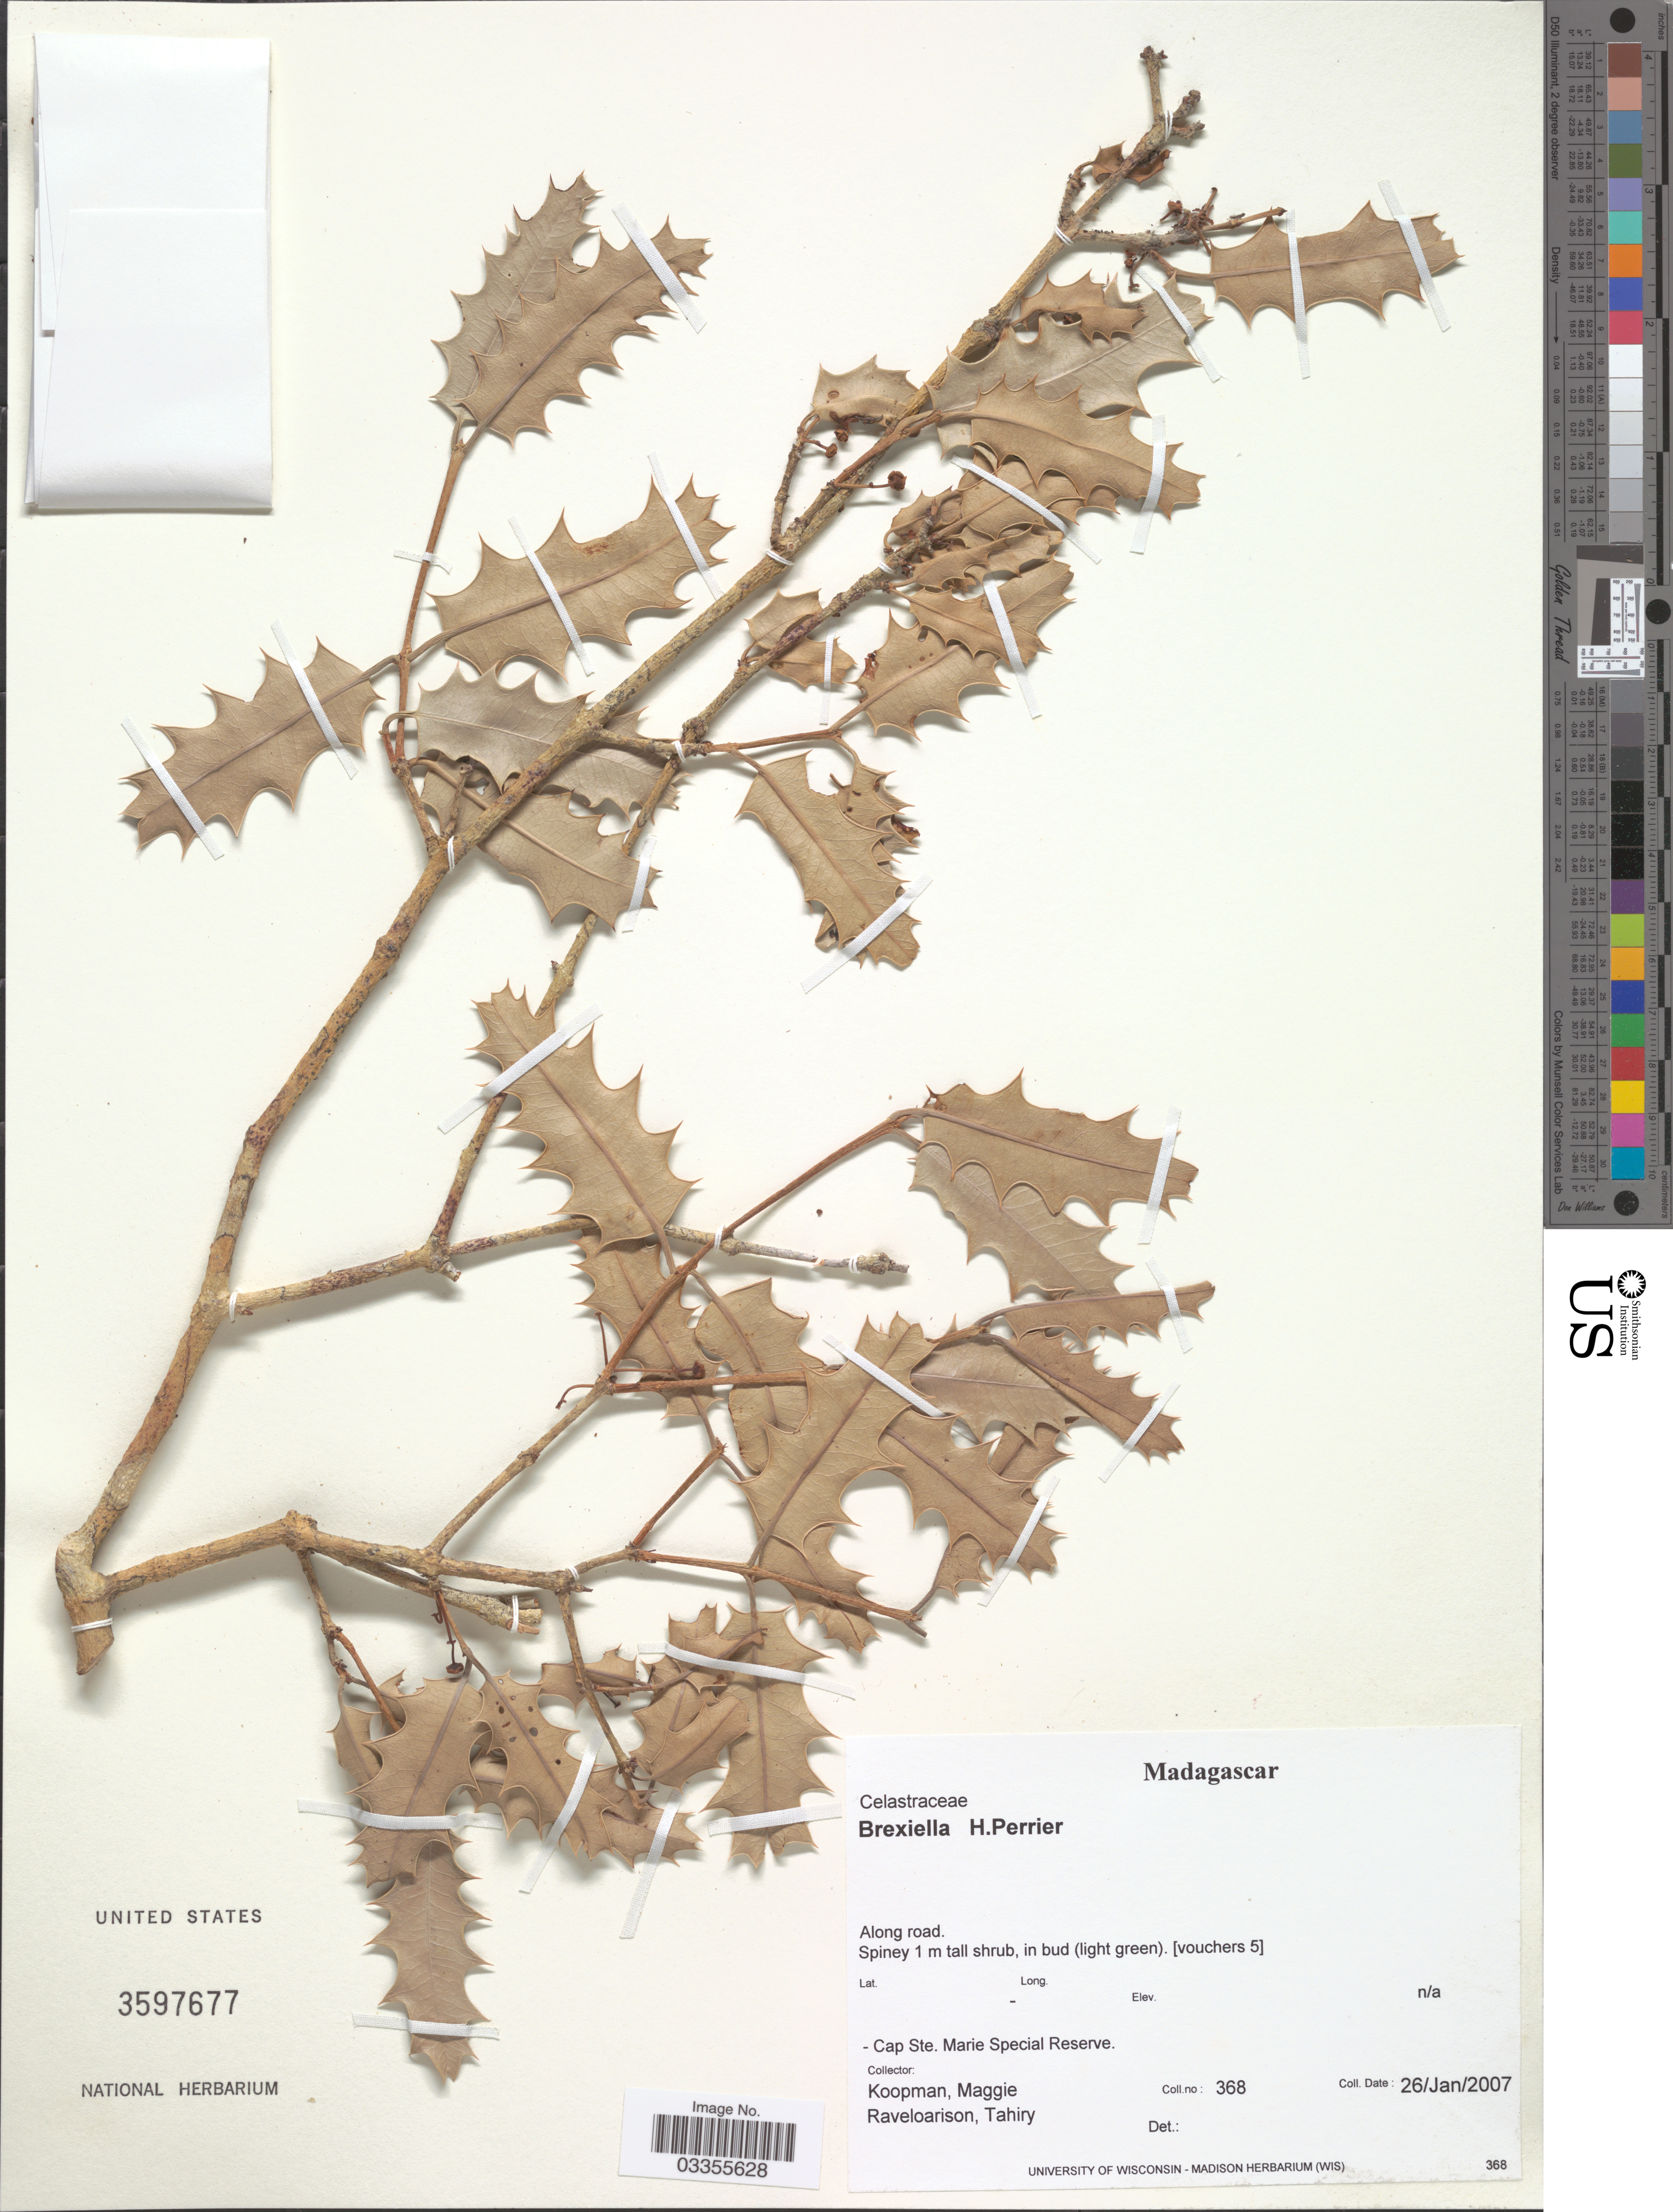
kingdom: Plantae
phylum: Tracheophyta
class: Magnoliopsida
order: Celastrales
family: Celastraceae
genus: Brexiella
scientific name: Brexiella sp.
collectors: M. M. Koopman & T. Raveloarison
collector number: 368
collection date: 2007-01-26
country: Madagascar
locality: Cap Ste. Marie Special Reserve.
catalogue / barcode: US 3597677